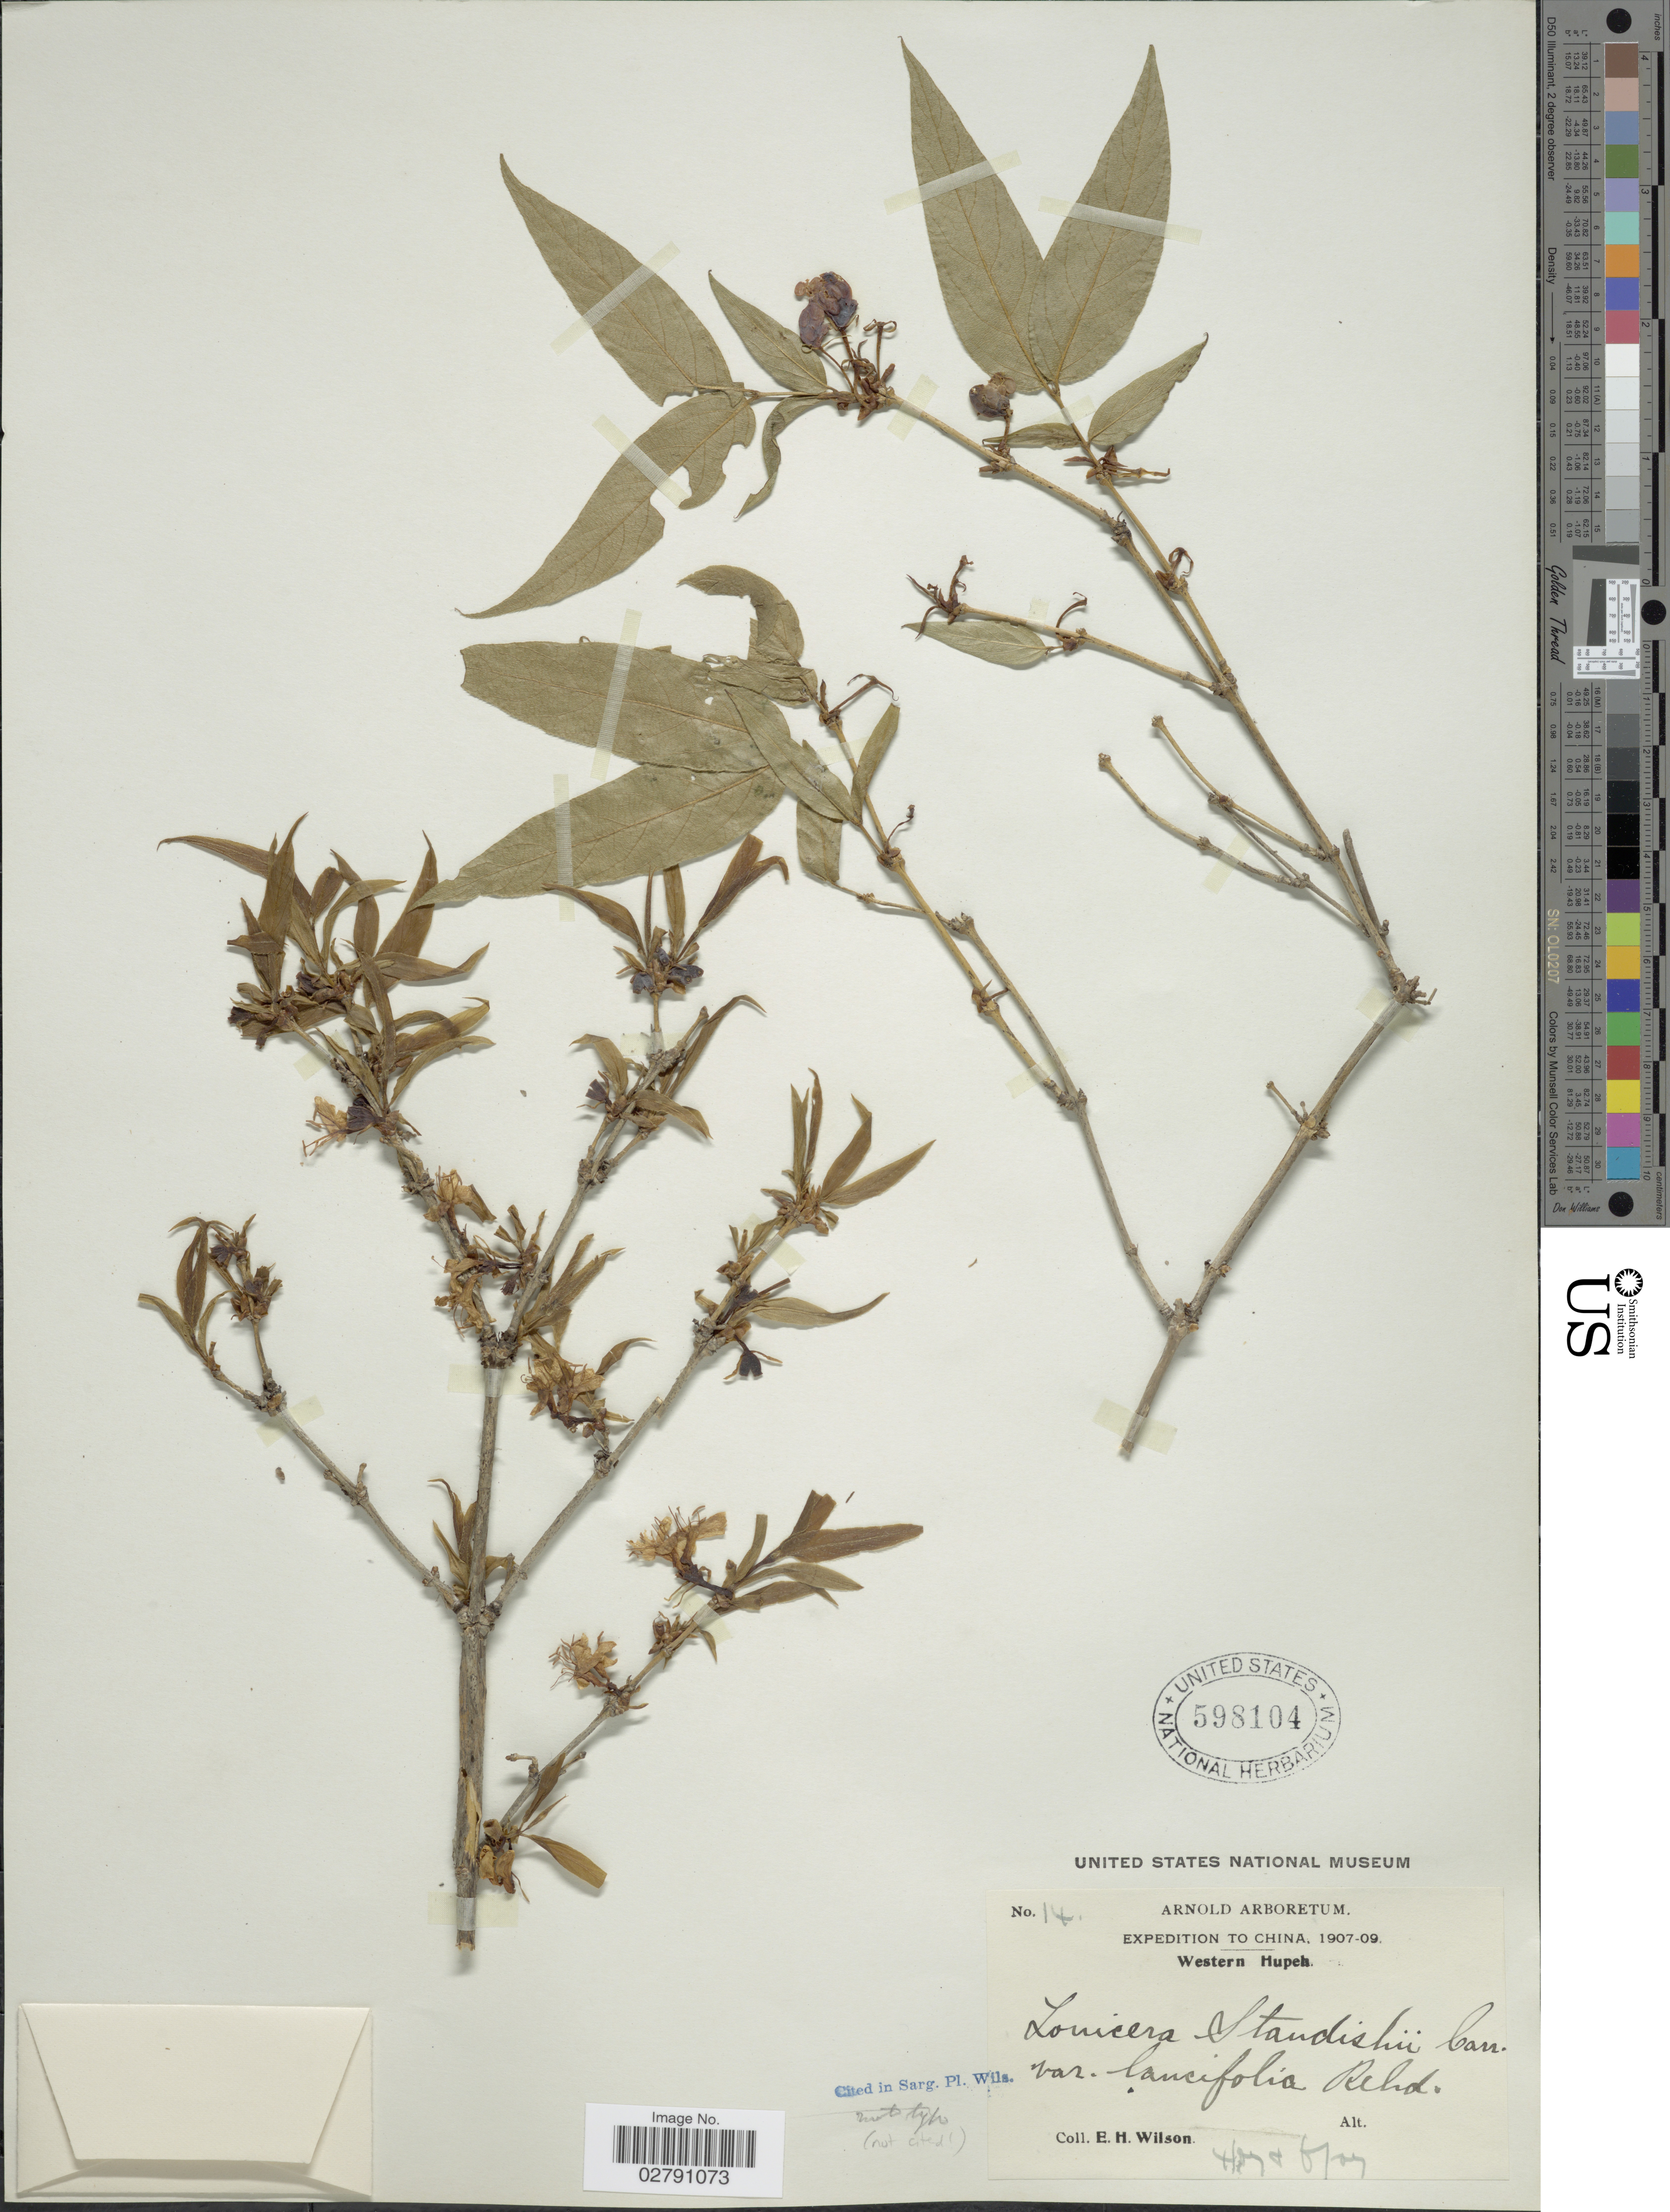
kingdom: Plantae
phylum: Tracheophyta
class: Magnoliopsida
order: Dipsacales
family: Caprifoliaceae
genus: Lonicera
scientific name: Lonicera standishii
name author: Jacques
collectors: E. Wilson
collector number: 14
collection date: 1907-04/1907-06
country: China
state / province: Hubei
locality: Western Hupeh.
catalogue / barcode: US 598104